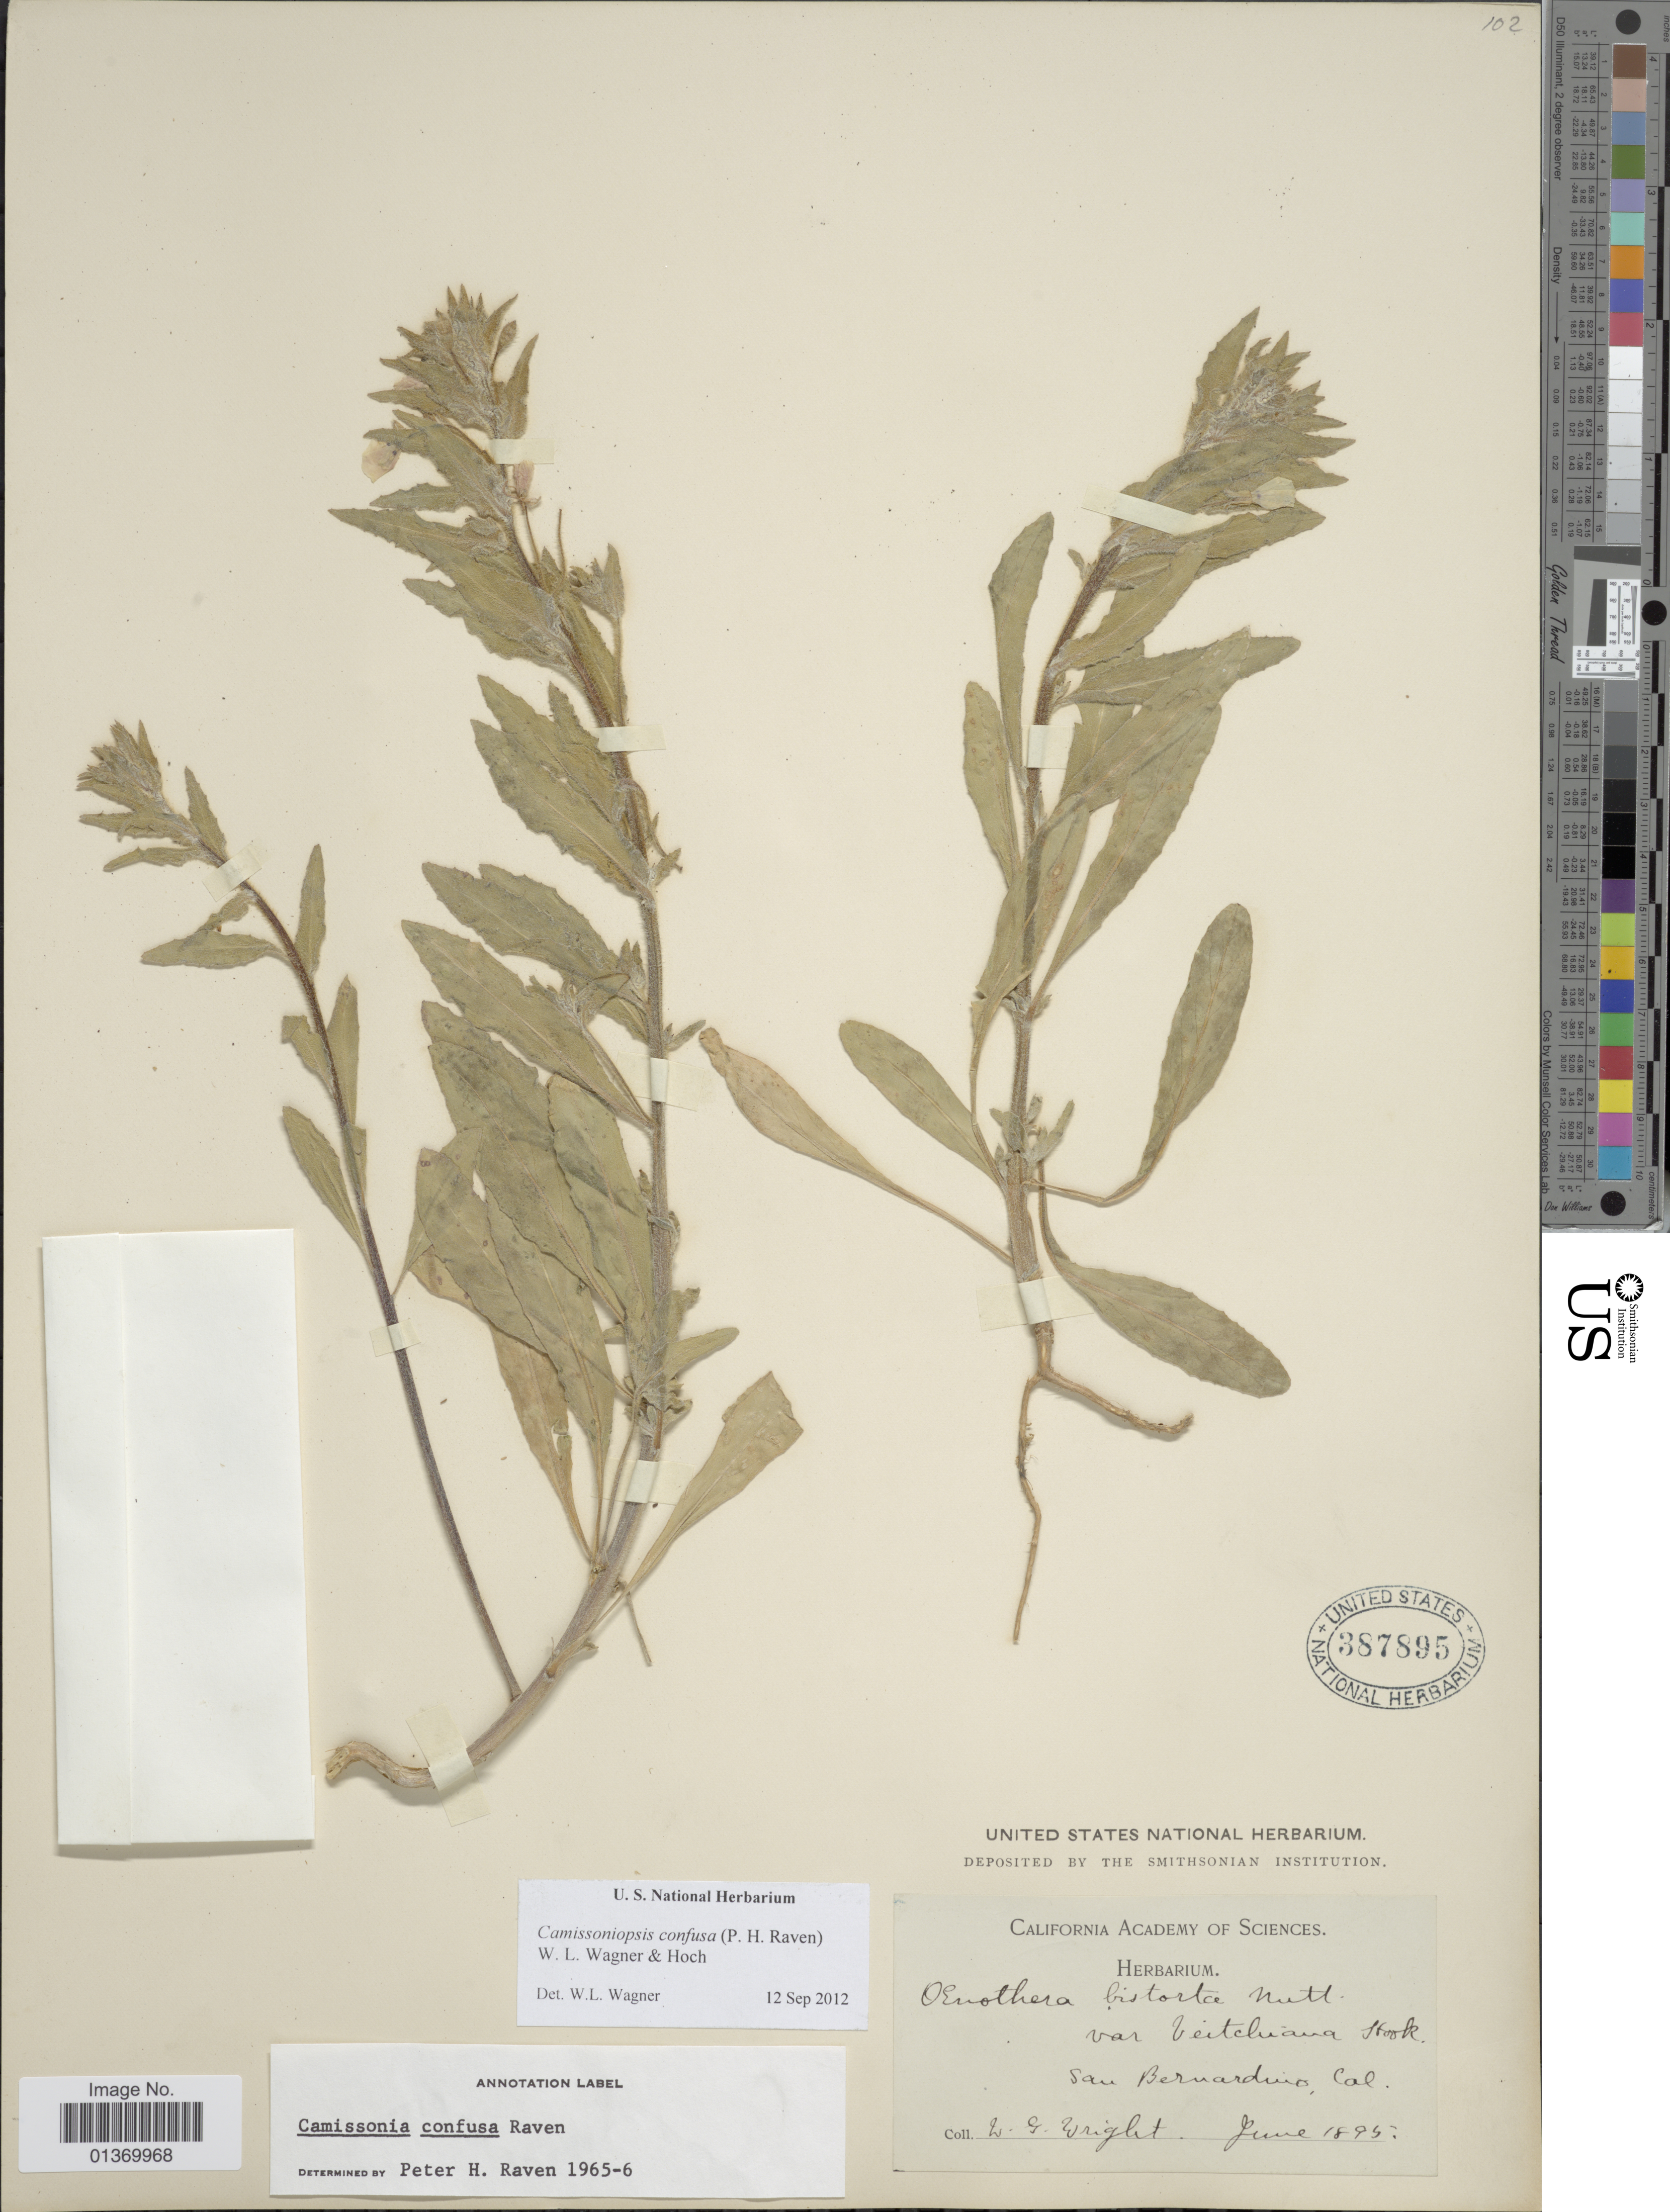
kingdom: Plantae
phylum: Tracheophyta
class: Magnoliopsida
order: Myrtales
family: Onagraceae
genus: Camissoniopsis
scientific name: Camissoniopsis confusa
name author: (P.H. Raven) W.L. Wagner & Hoch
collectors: W. G. Wright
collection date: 1895-06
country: United States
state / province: California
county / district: San Bernardino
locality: San Bernardino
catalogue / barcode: US 387895